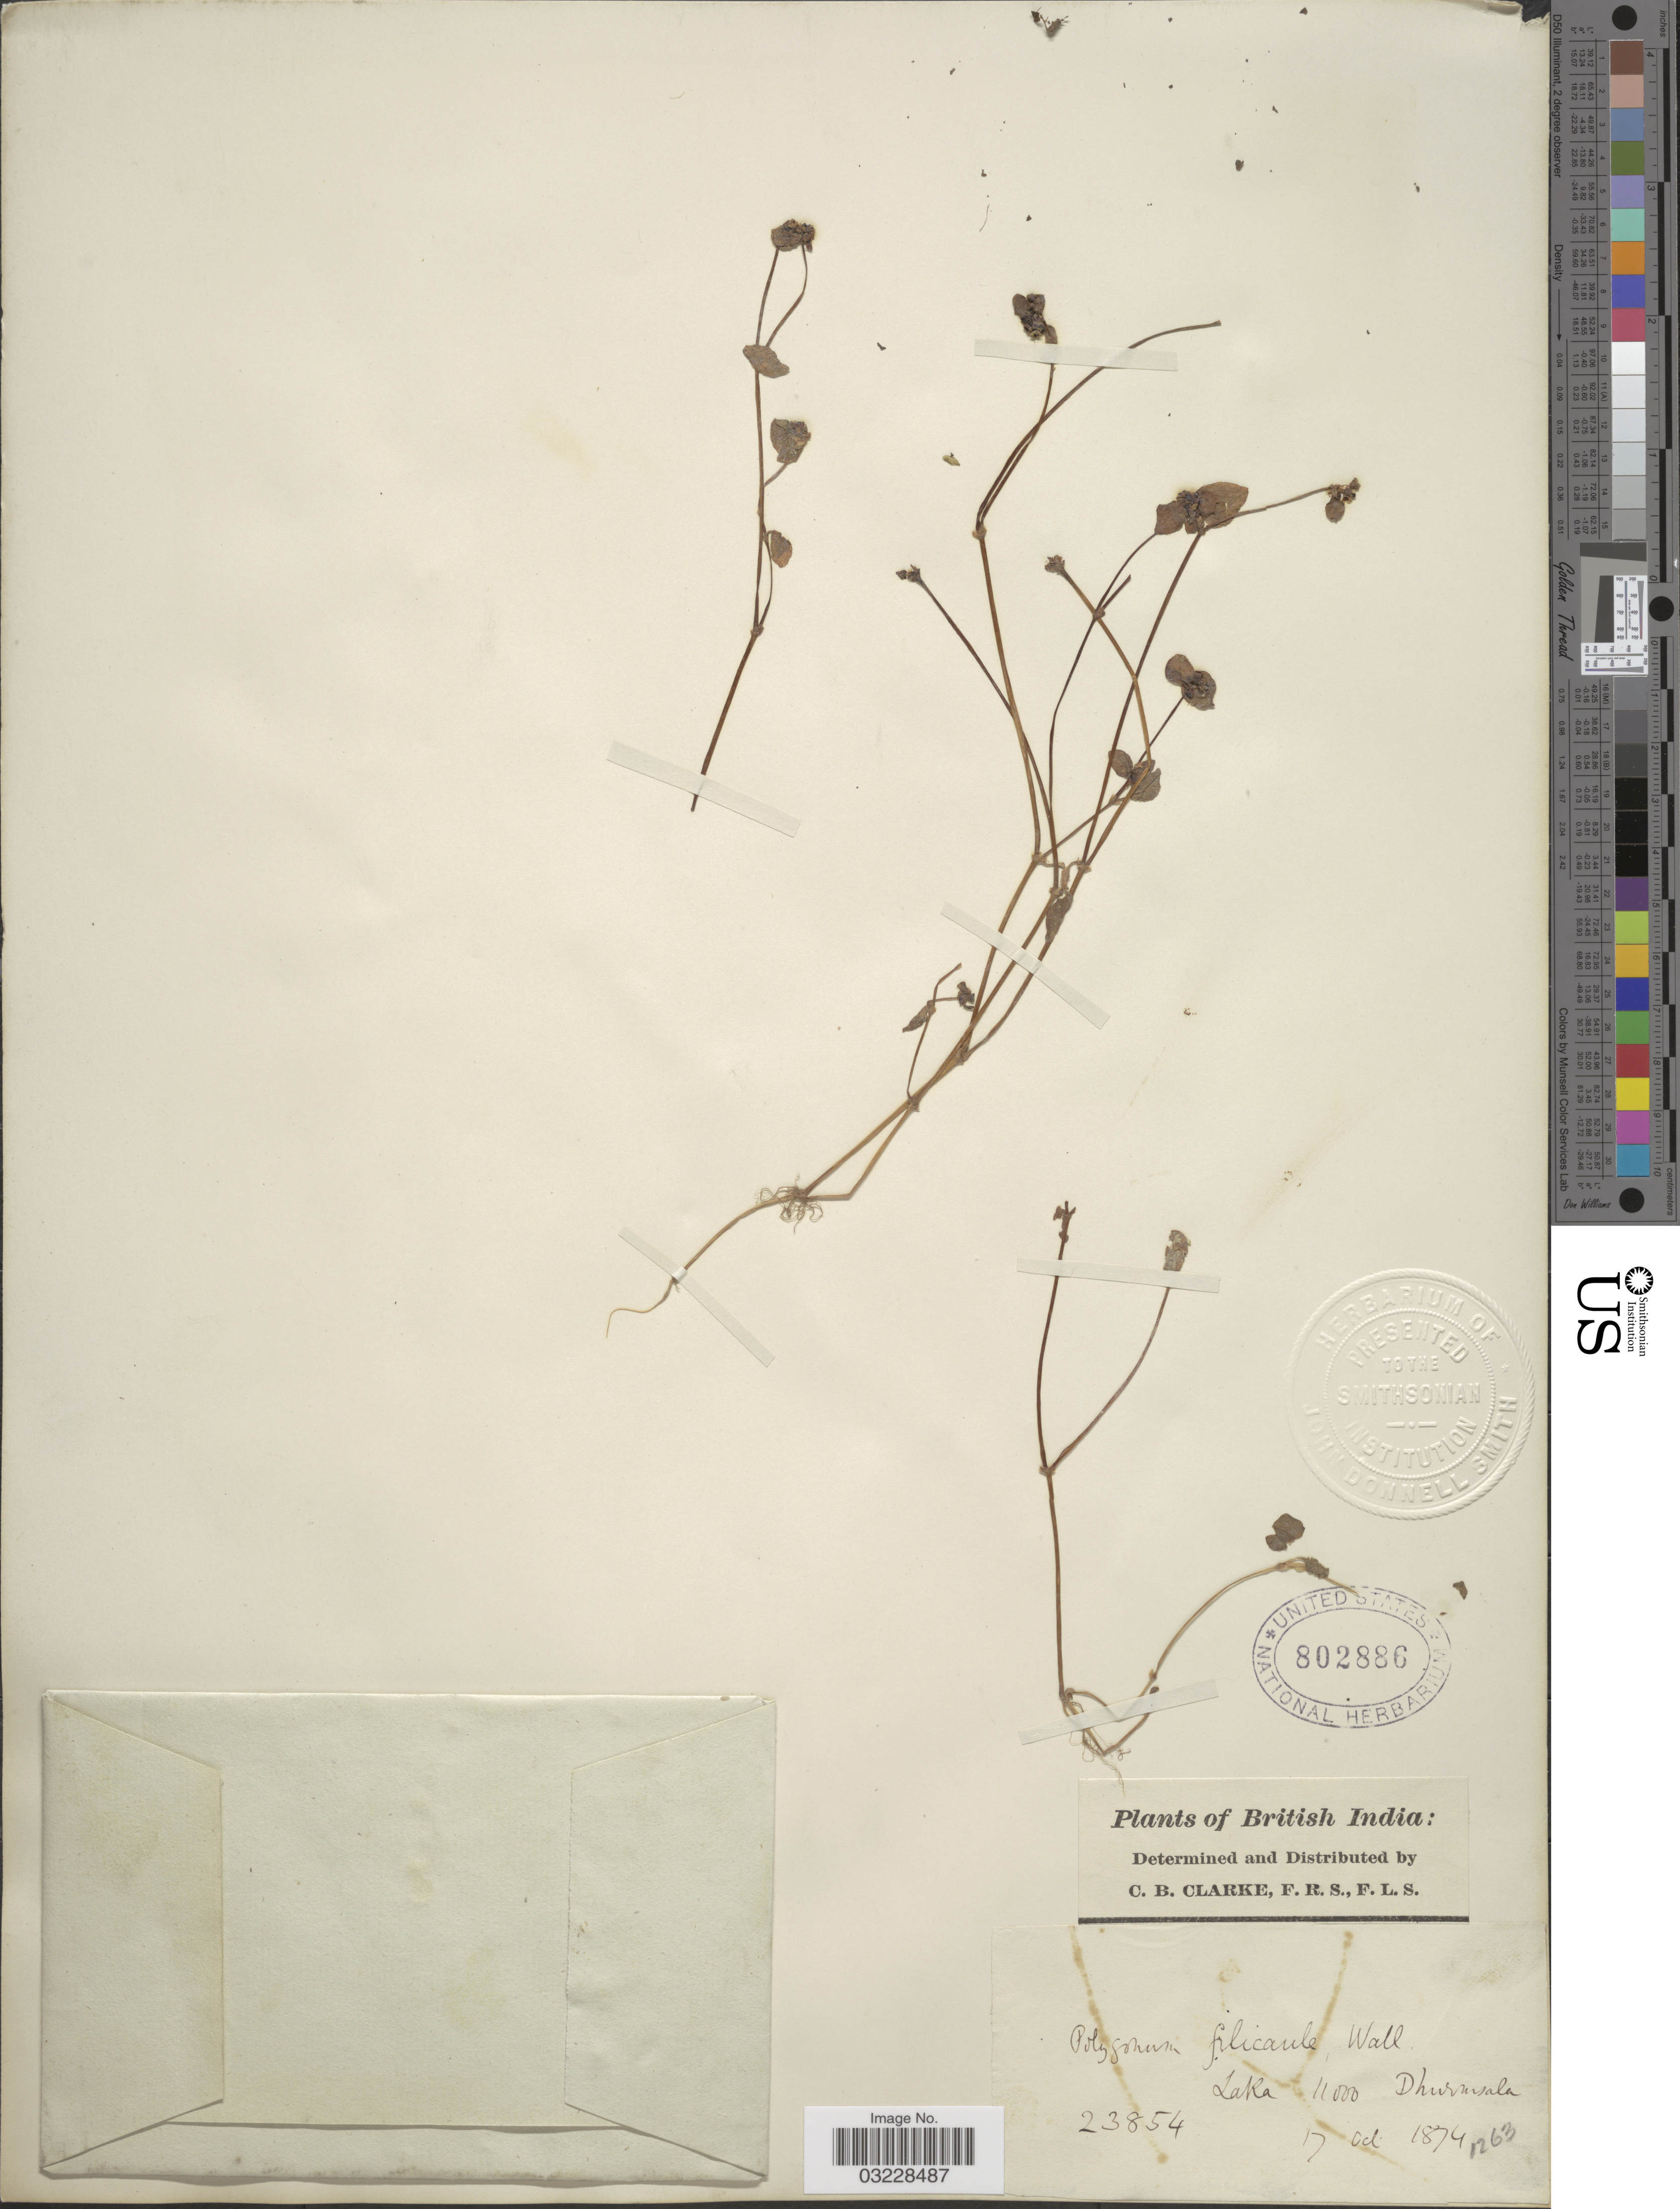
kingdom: Plantae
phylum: Tracheophyta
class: Magnoliopsida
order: Caryophyllales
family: Polygonaceae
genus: Koenigia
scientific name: Koenigia filicaulis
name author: (Wall. ex Meisn.) Hedberg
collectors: C. B. Clarke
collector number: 23854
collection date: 1874-10-17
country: India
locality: British India. Laka. Dhurmsala.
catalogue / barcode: US 802886